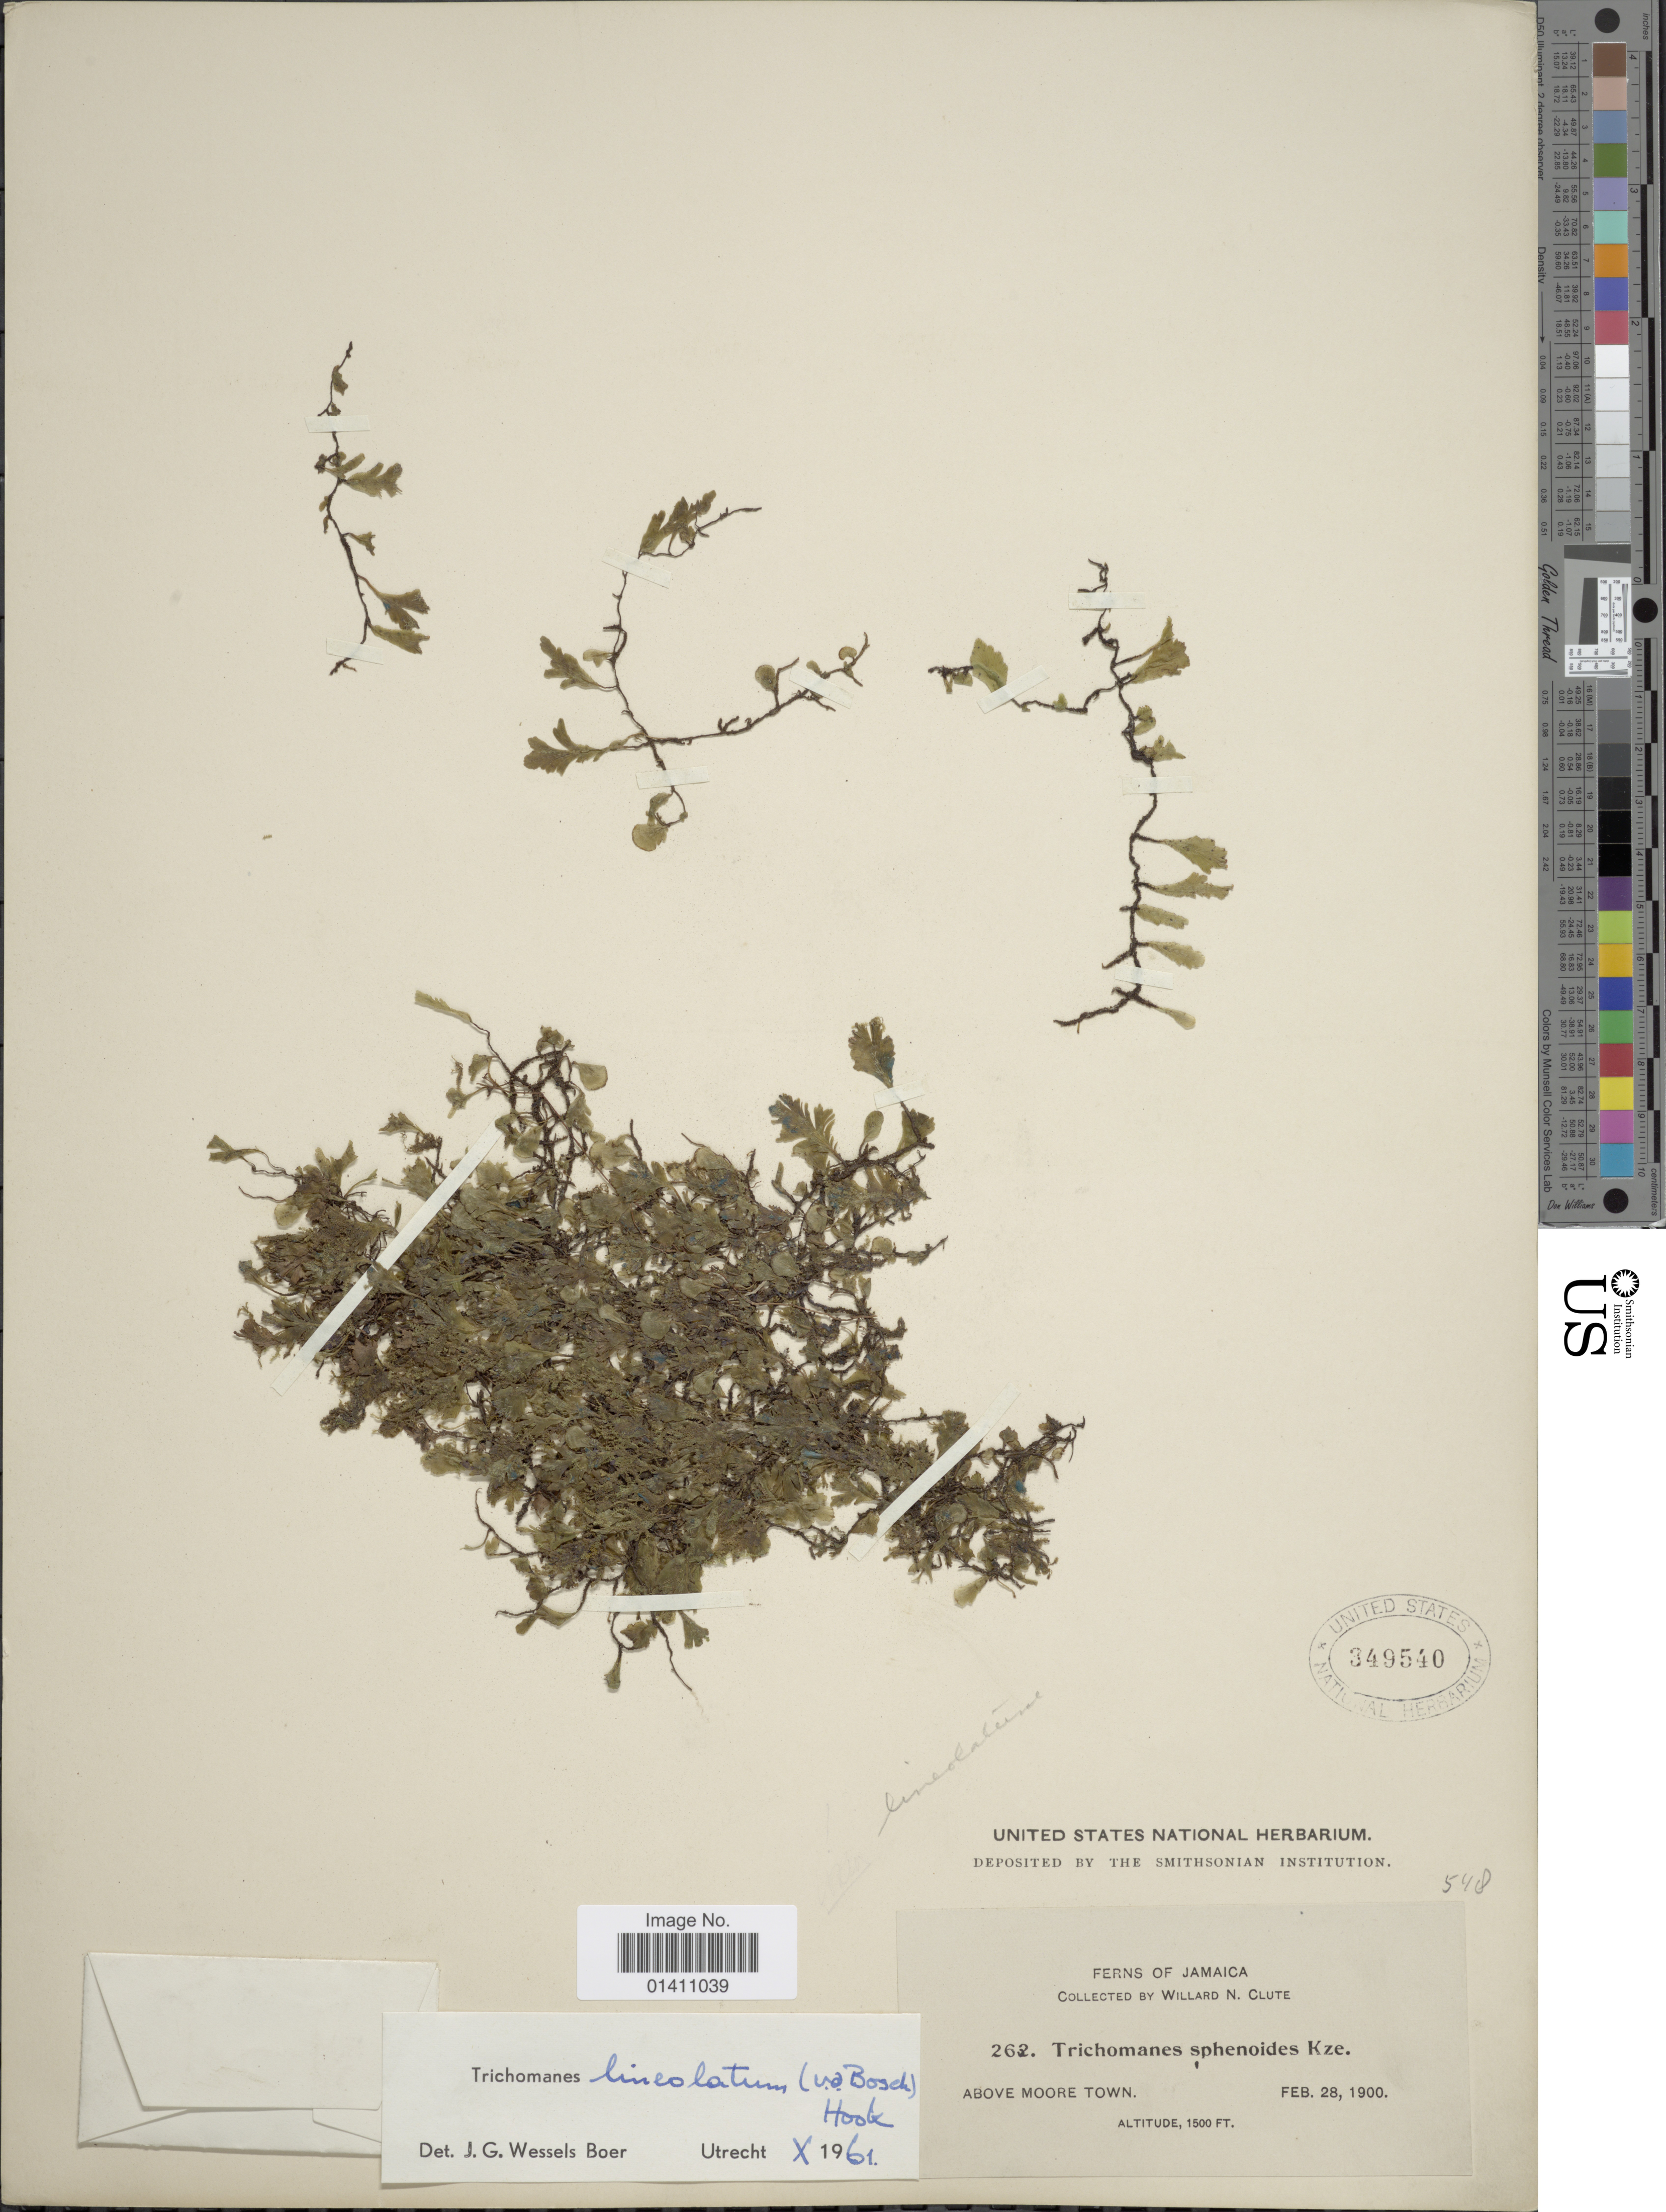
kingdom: Plantae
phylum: Tracheophyta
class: Polypodiopsida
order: Hymenophyllales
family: Hymenophyllaceae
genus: Didymoglossum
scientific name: Didymoglossum lineolatum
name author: Bosch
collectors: W. N. Clute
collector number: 262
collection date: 1900-02-28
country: Jamaica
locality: Above Moore Town.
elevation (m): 457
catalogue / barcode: US 349540